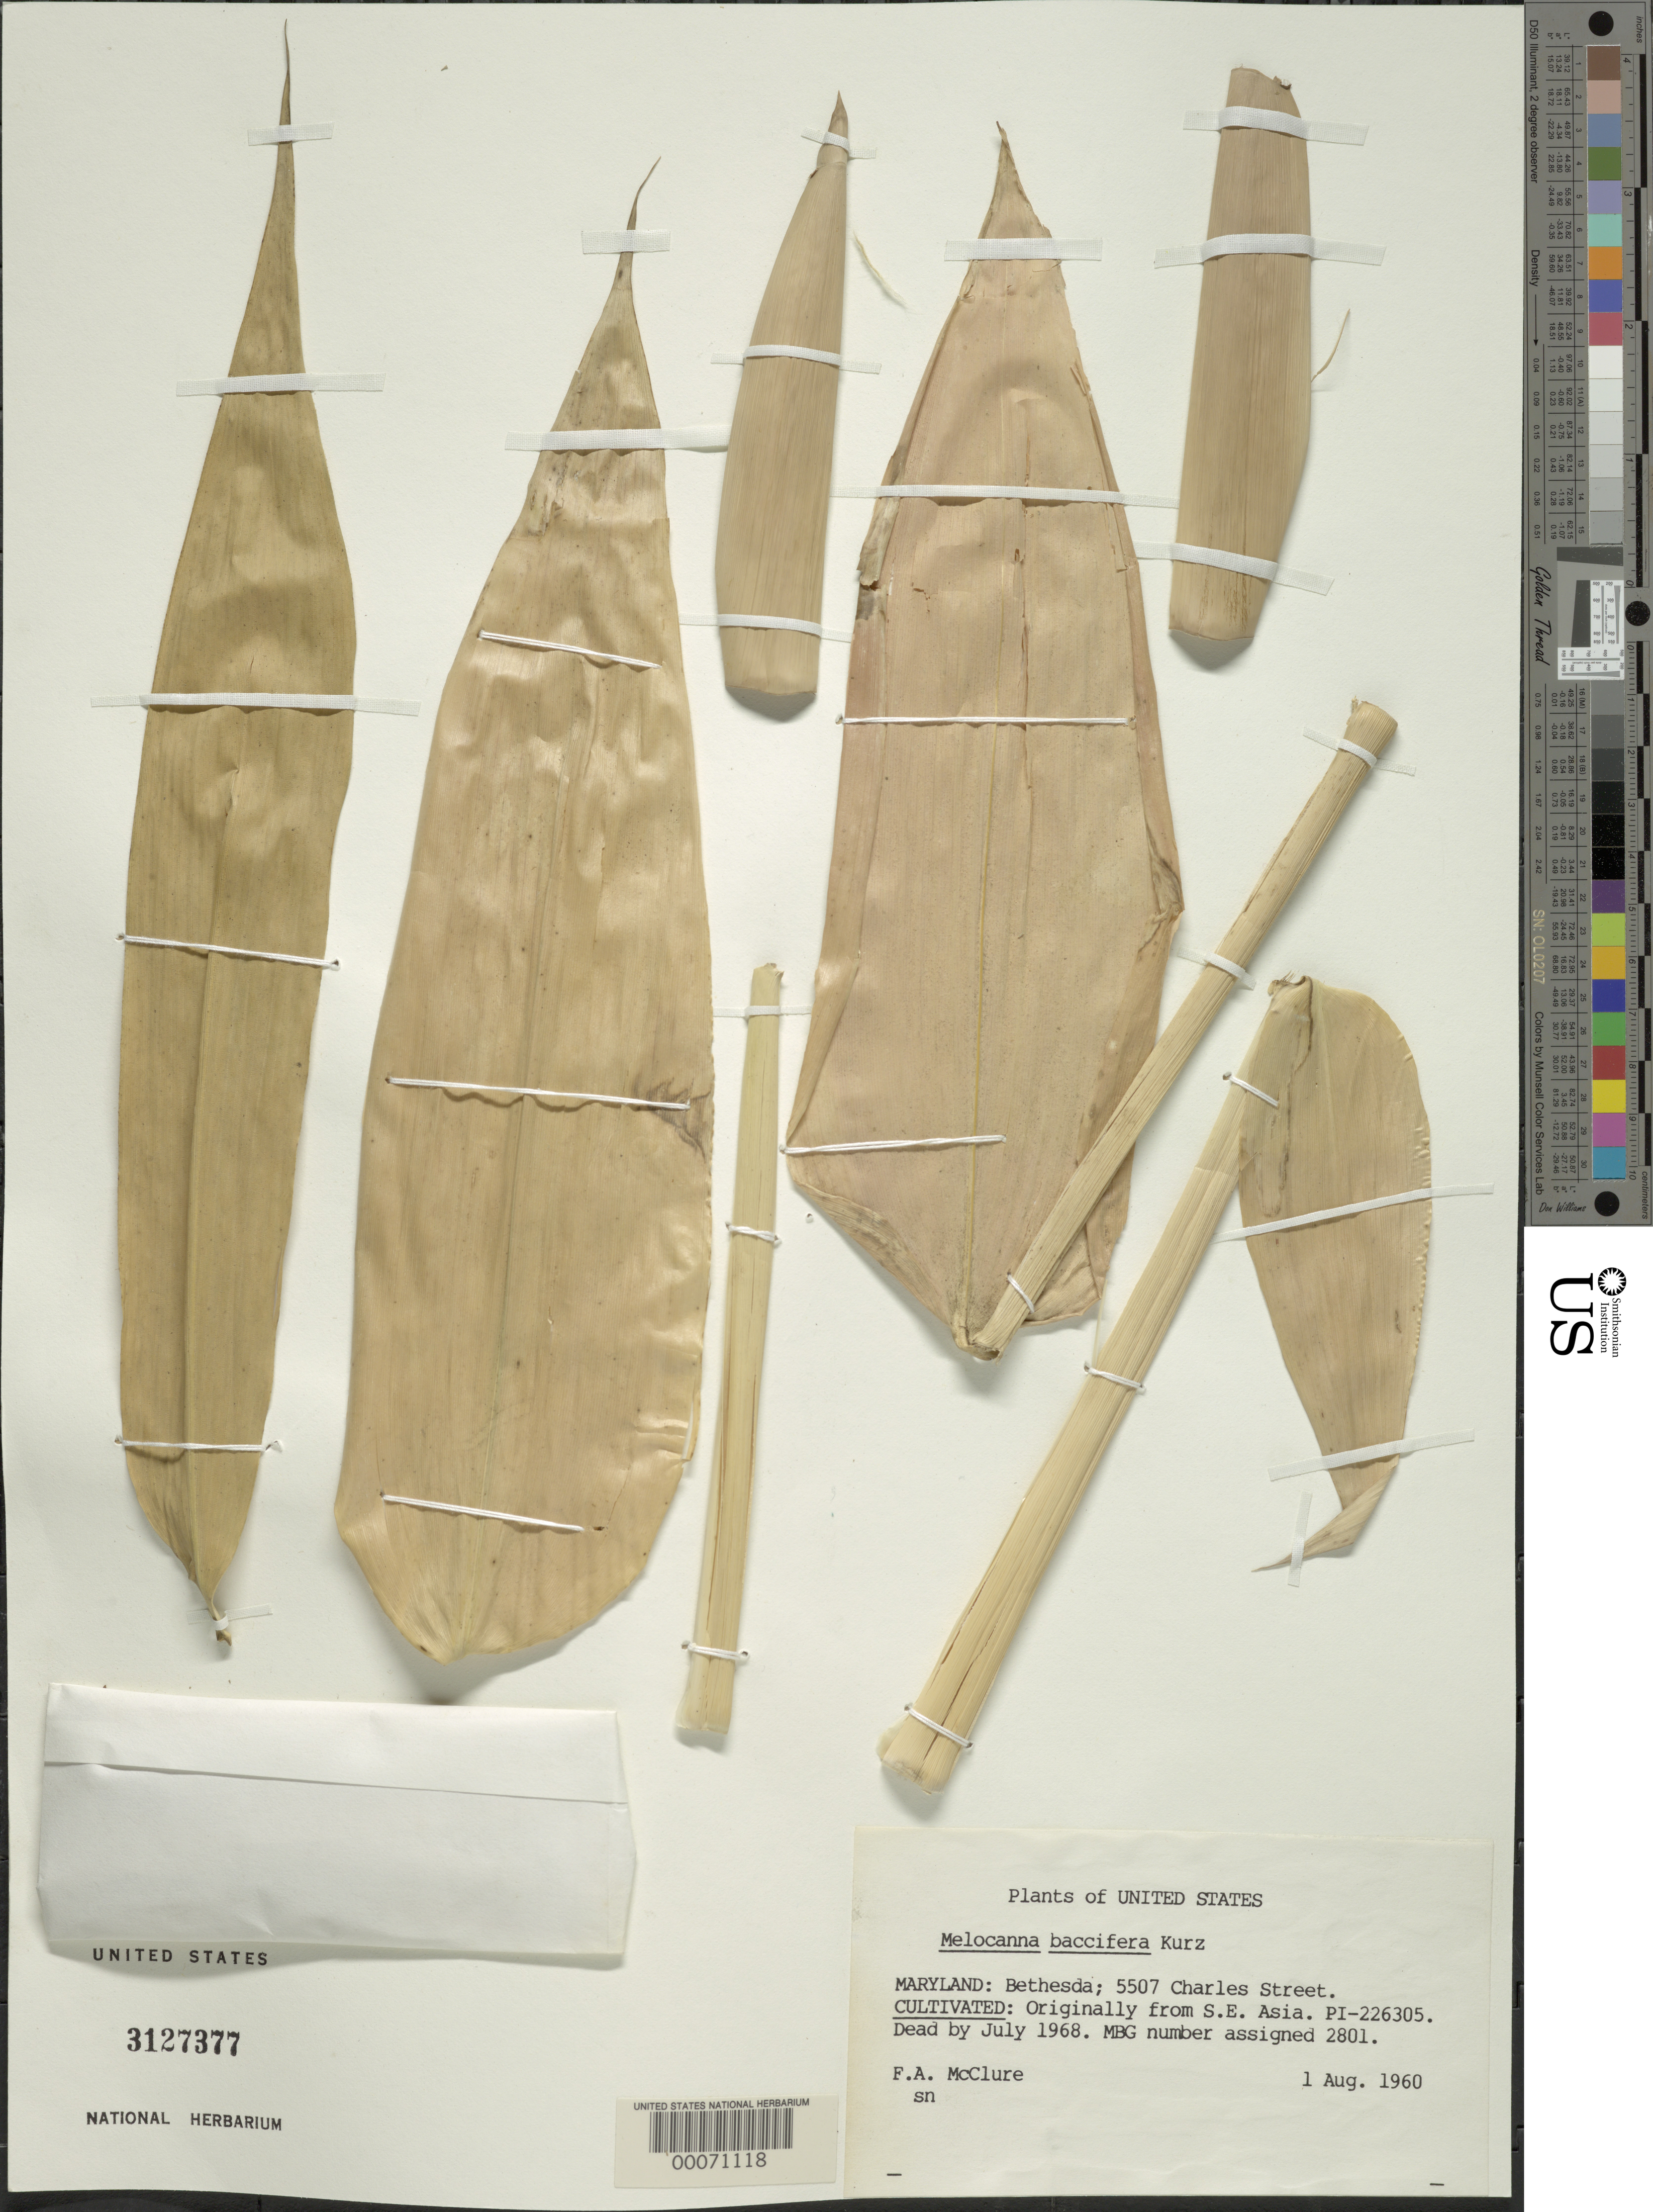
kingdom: Plantae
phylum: Tracheophyta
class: Liliopsida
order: Poales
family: Poaceae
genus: Melocanna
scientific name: Melocanna baccifera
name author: (Roxb.) Kurz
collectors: F. A. McClure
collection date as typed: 01 Aug 1960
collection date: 1960-08-01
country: United States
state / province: Maryland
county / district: Montgomery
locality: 5507 Charles Street, Bethesda (McClure's garden)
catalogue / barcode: US 3127377